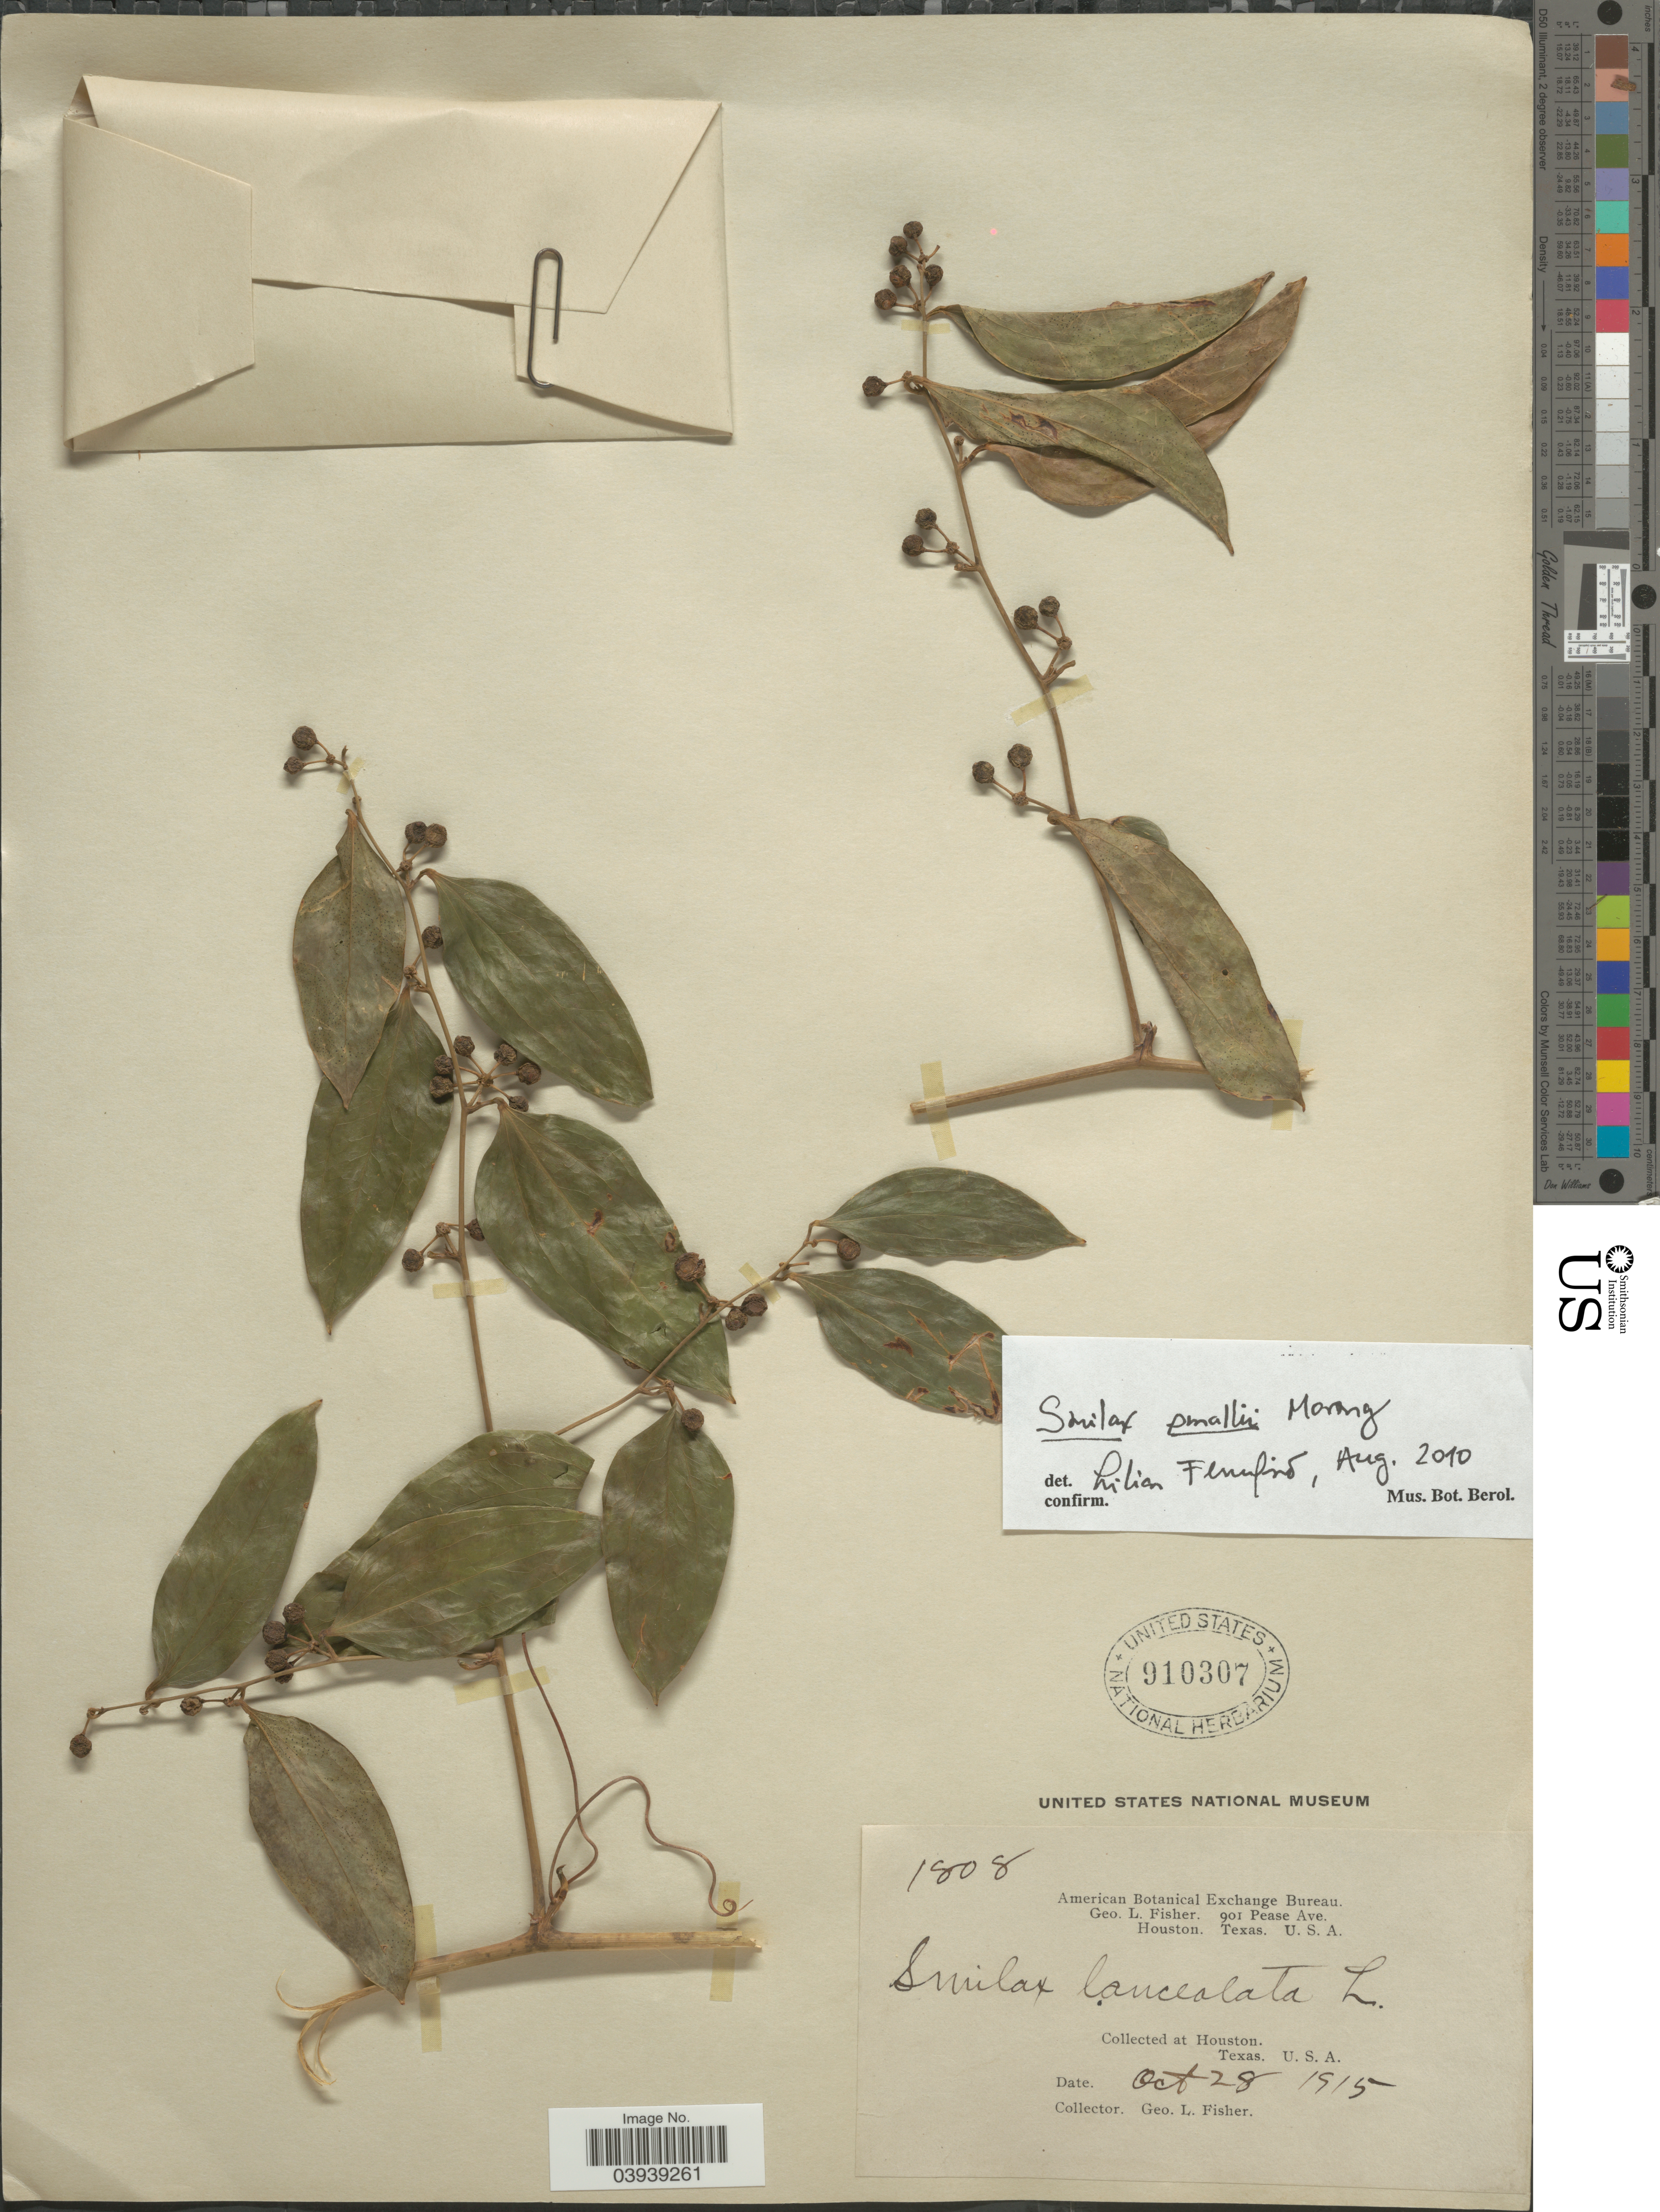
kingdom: Plantae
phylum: Tracheophyta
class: Liliopsida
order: Liliales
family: Smilacaceae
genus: Smilax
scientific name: Smilax smallii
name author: Morong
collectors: G. L. Fisher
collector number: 1808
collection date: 1915-10-28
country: United States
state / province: Texas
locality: Houston.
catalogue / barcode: US 910307